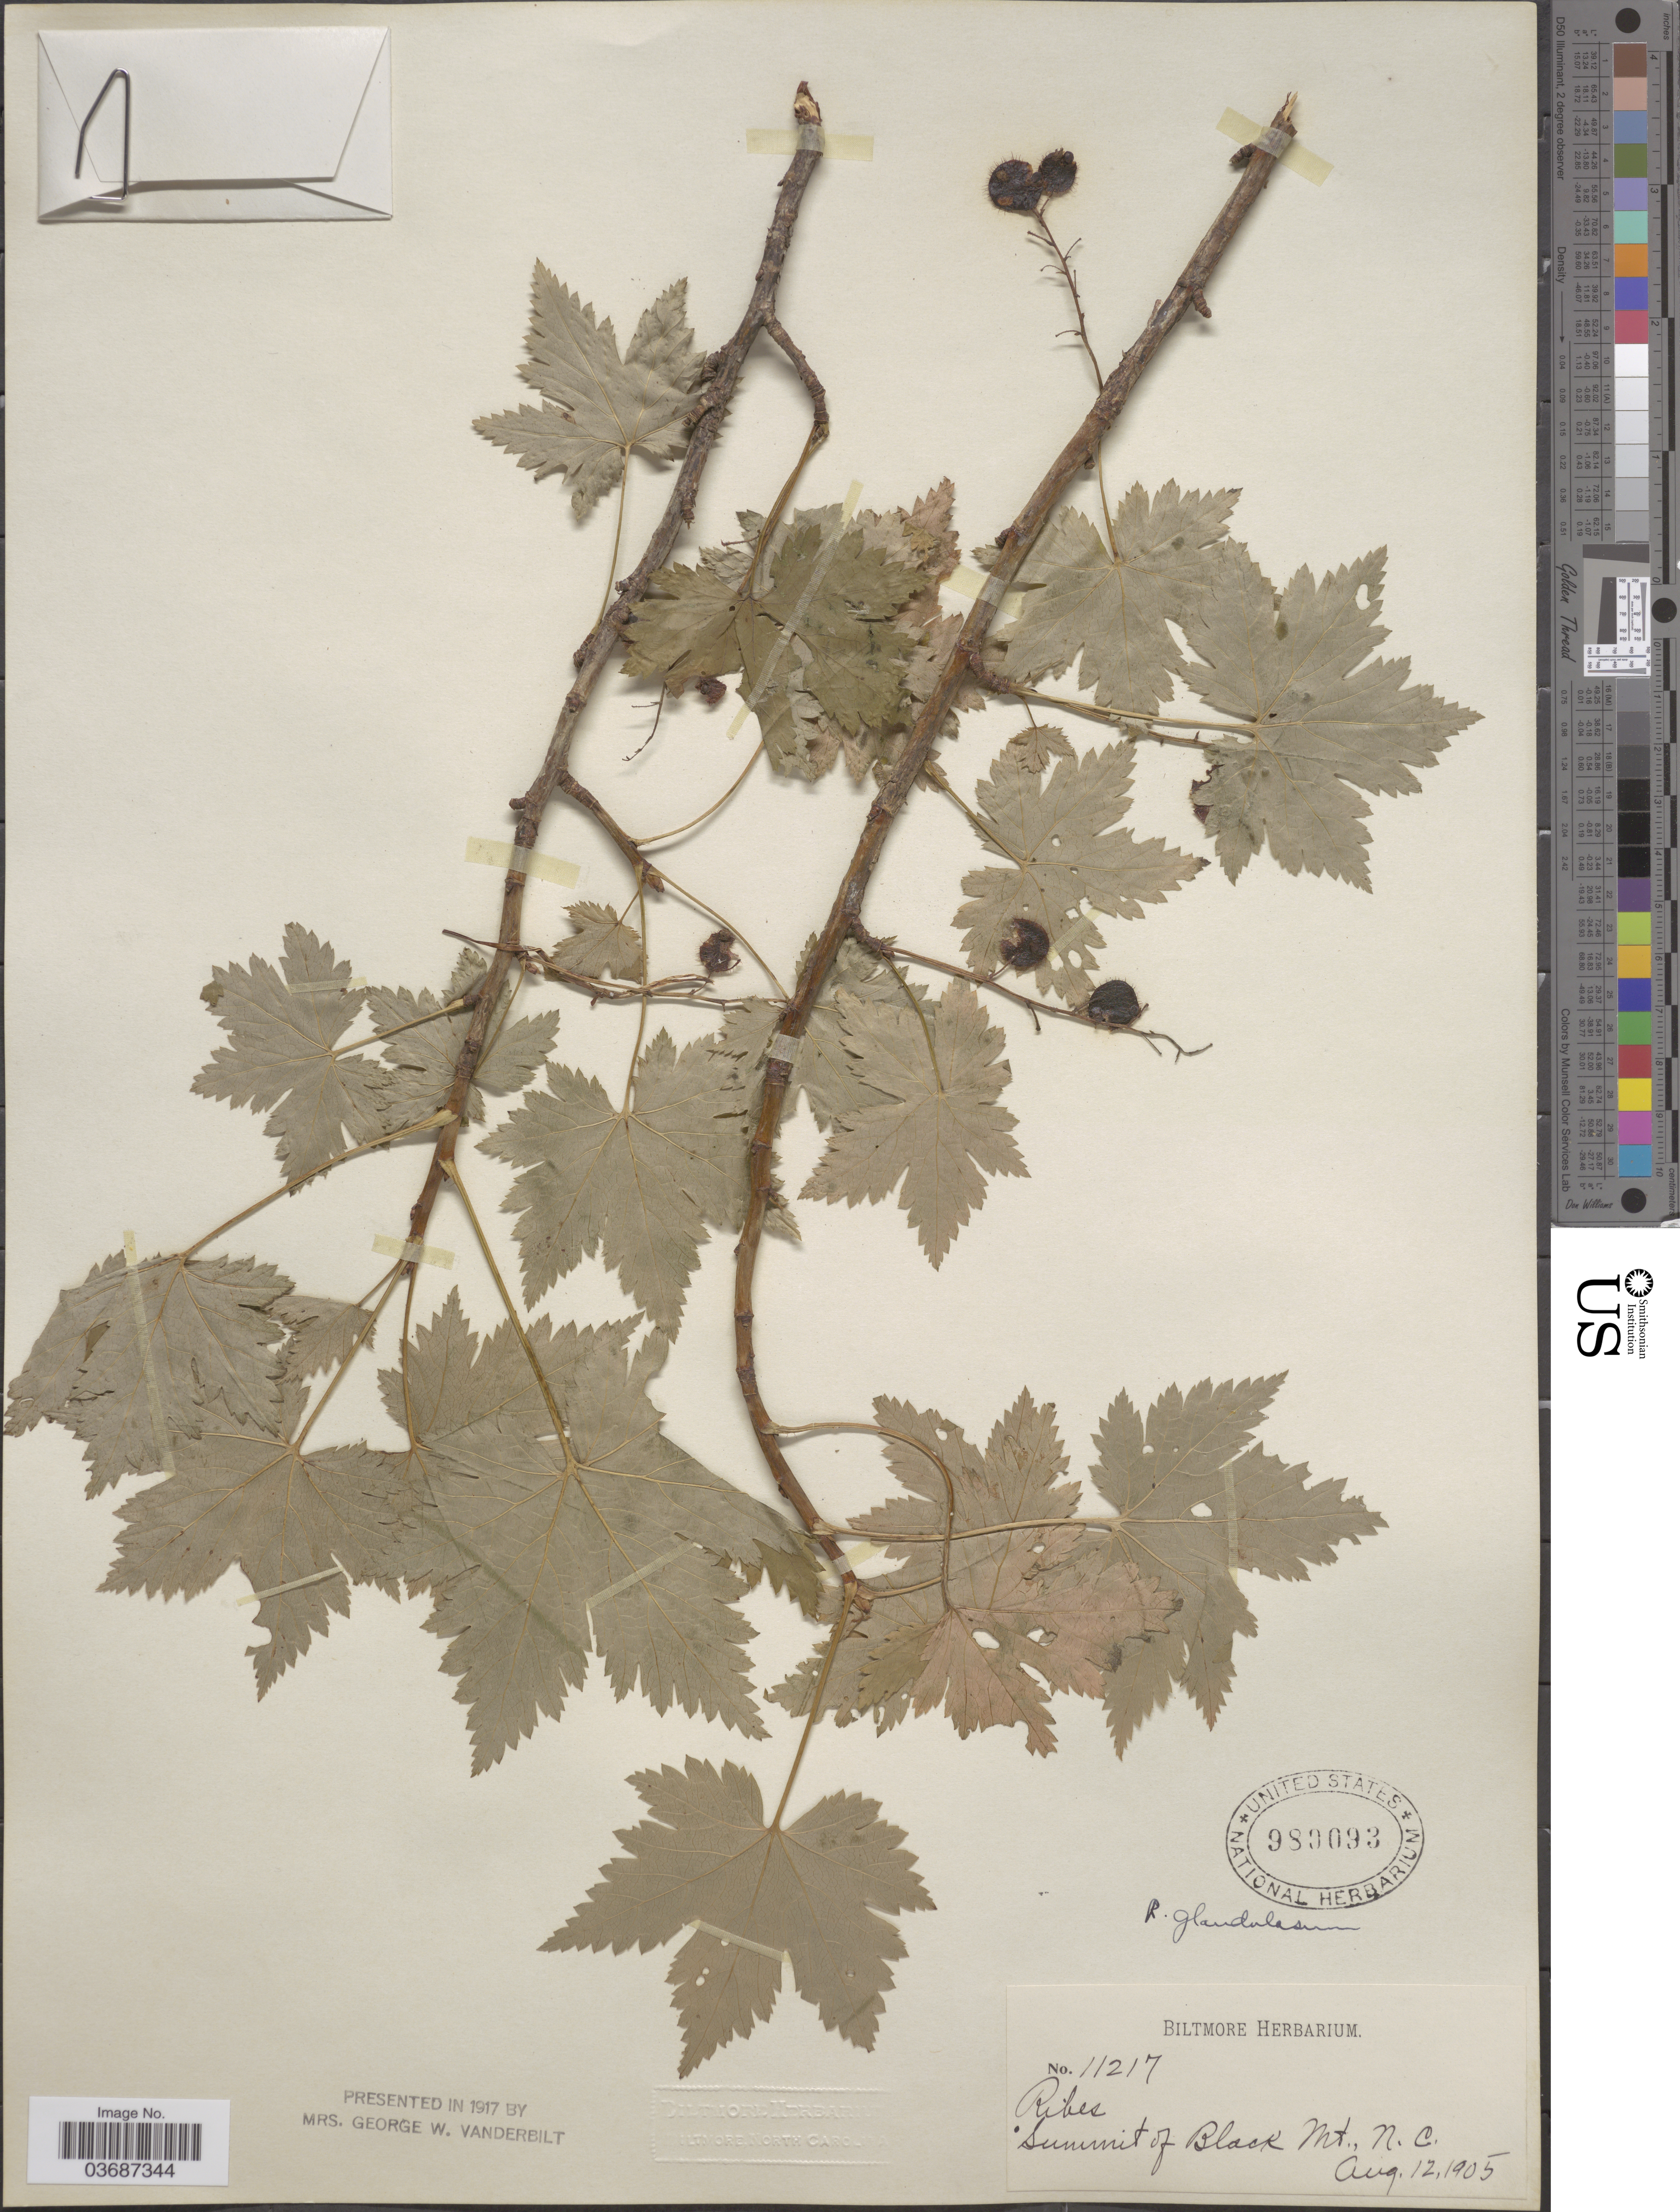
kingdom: Plantae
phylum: Tracheophyta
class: Magnoliopsida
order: Saxifragales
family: Grossulariaceae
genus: Ribes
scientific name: Ribes glandulosum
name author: Ruiz & Pav.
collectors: ex herb. Biltmore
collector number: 11217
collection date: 1905-08-12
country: United States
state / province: North Carolina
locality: Summit of Black Mt.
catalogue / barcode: US 980093